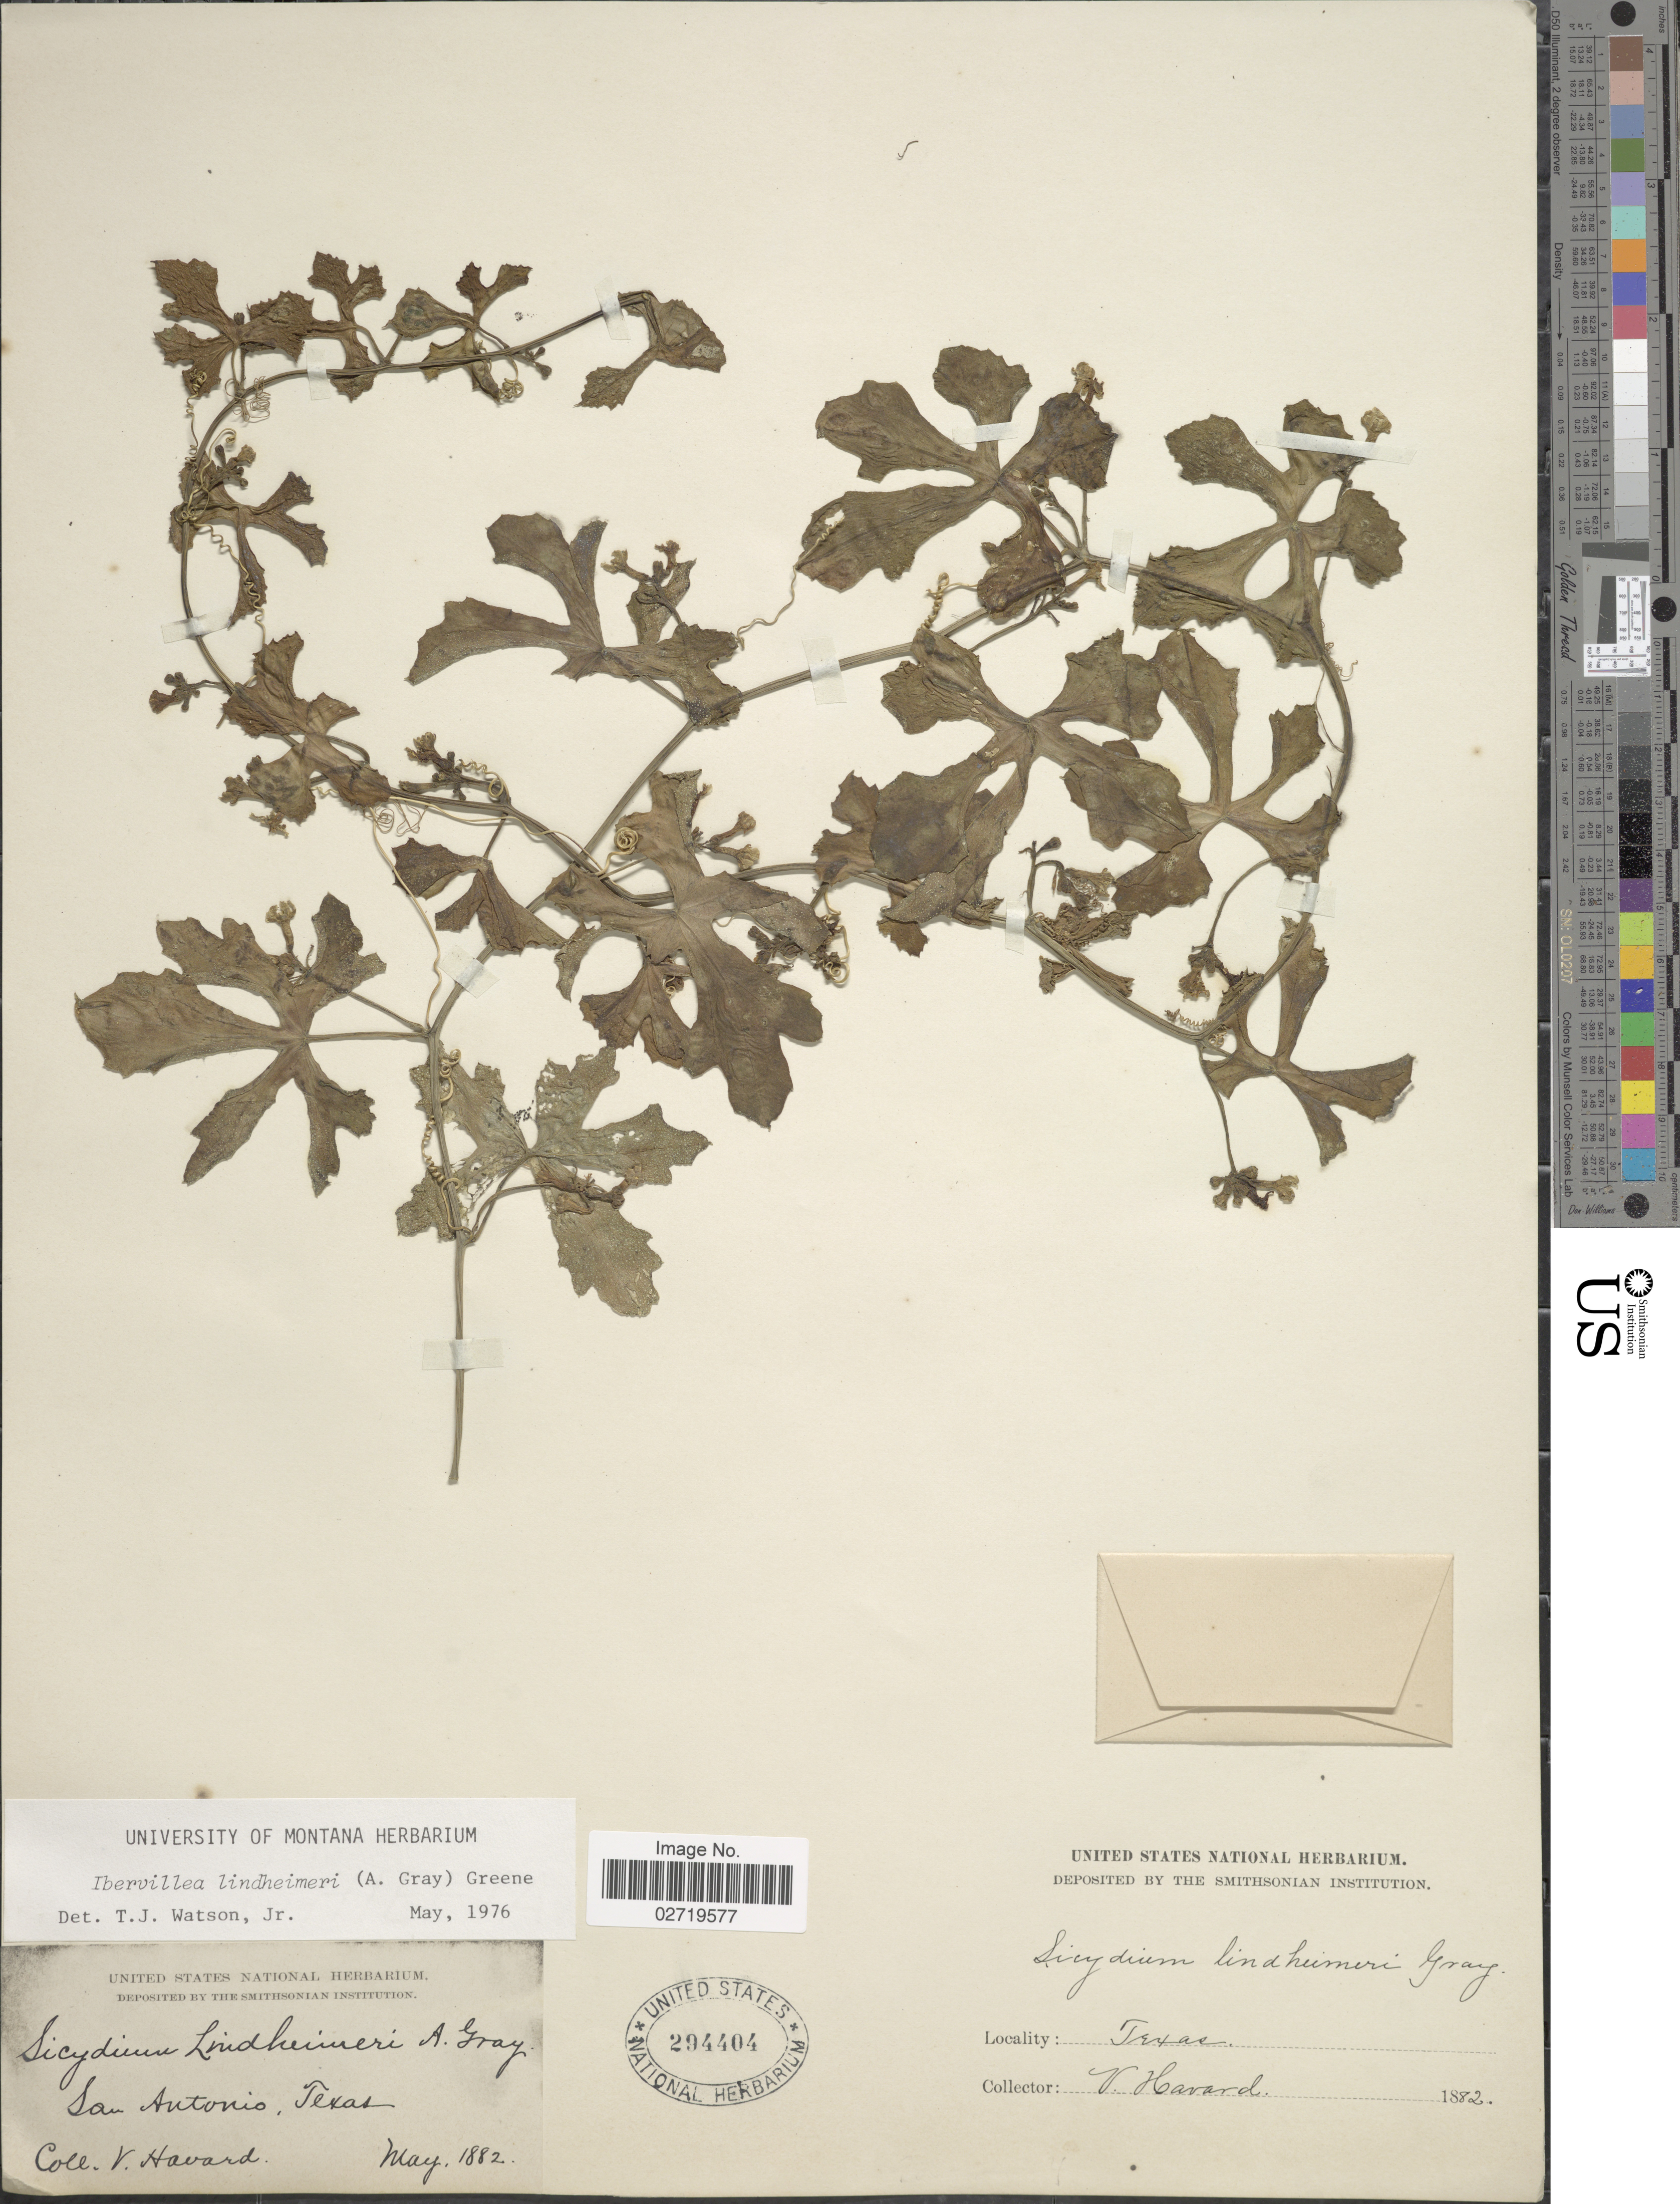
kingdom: Plantae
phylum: Tracheophyta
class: Magnoliopsida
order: Cucurbitales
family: Cucurbitaceae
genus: Ibervillea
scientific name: Ibervillea lindheimeri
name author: (A. Gray) Greene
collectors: V. Havard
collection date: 1882-05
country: United States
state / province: Texas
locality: San Antonio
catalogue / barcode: US 294404